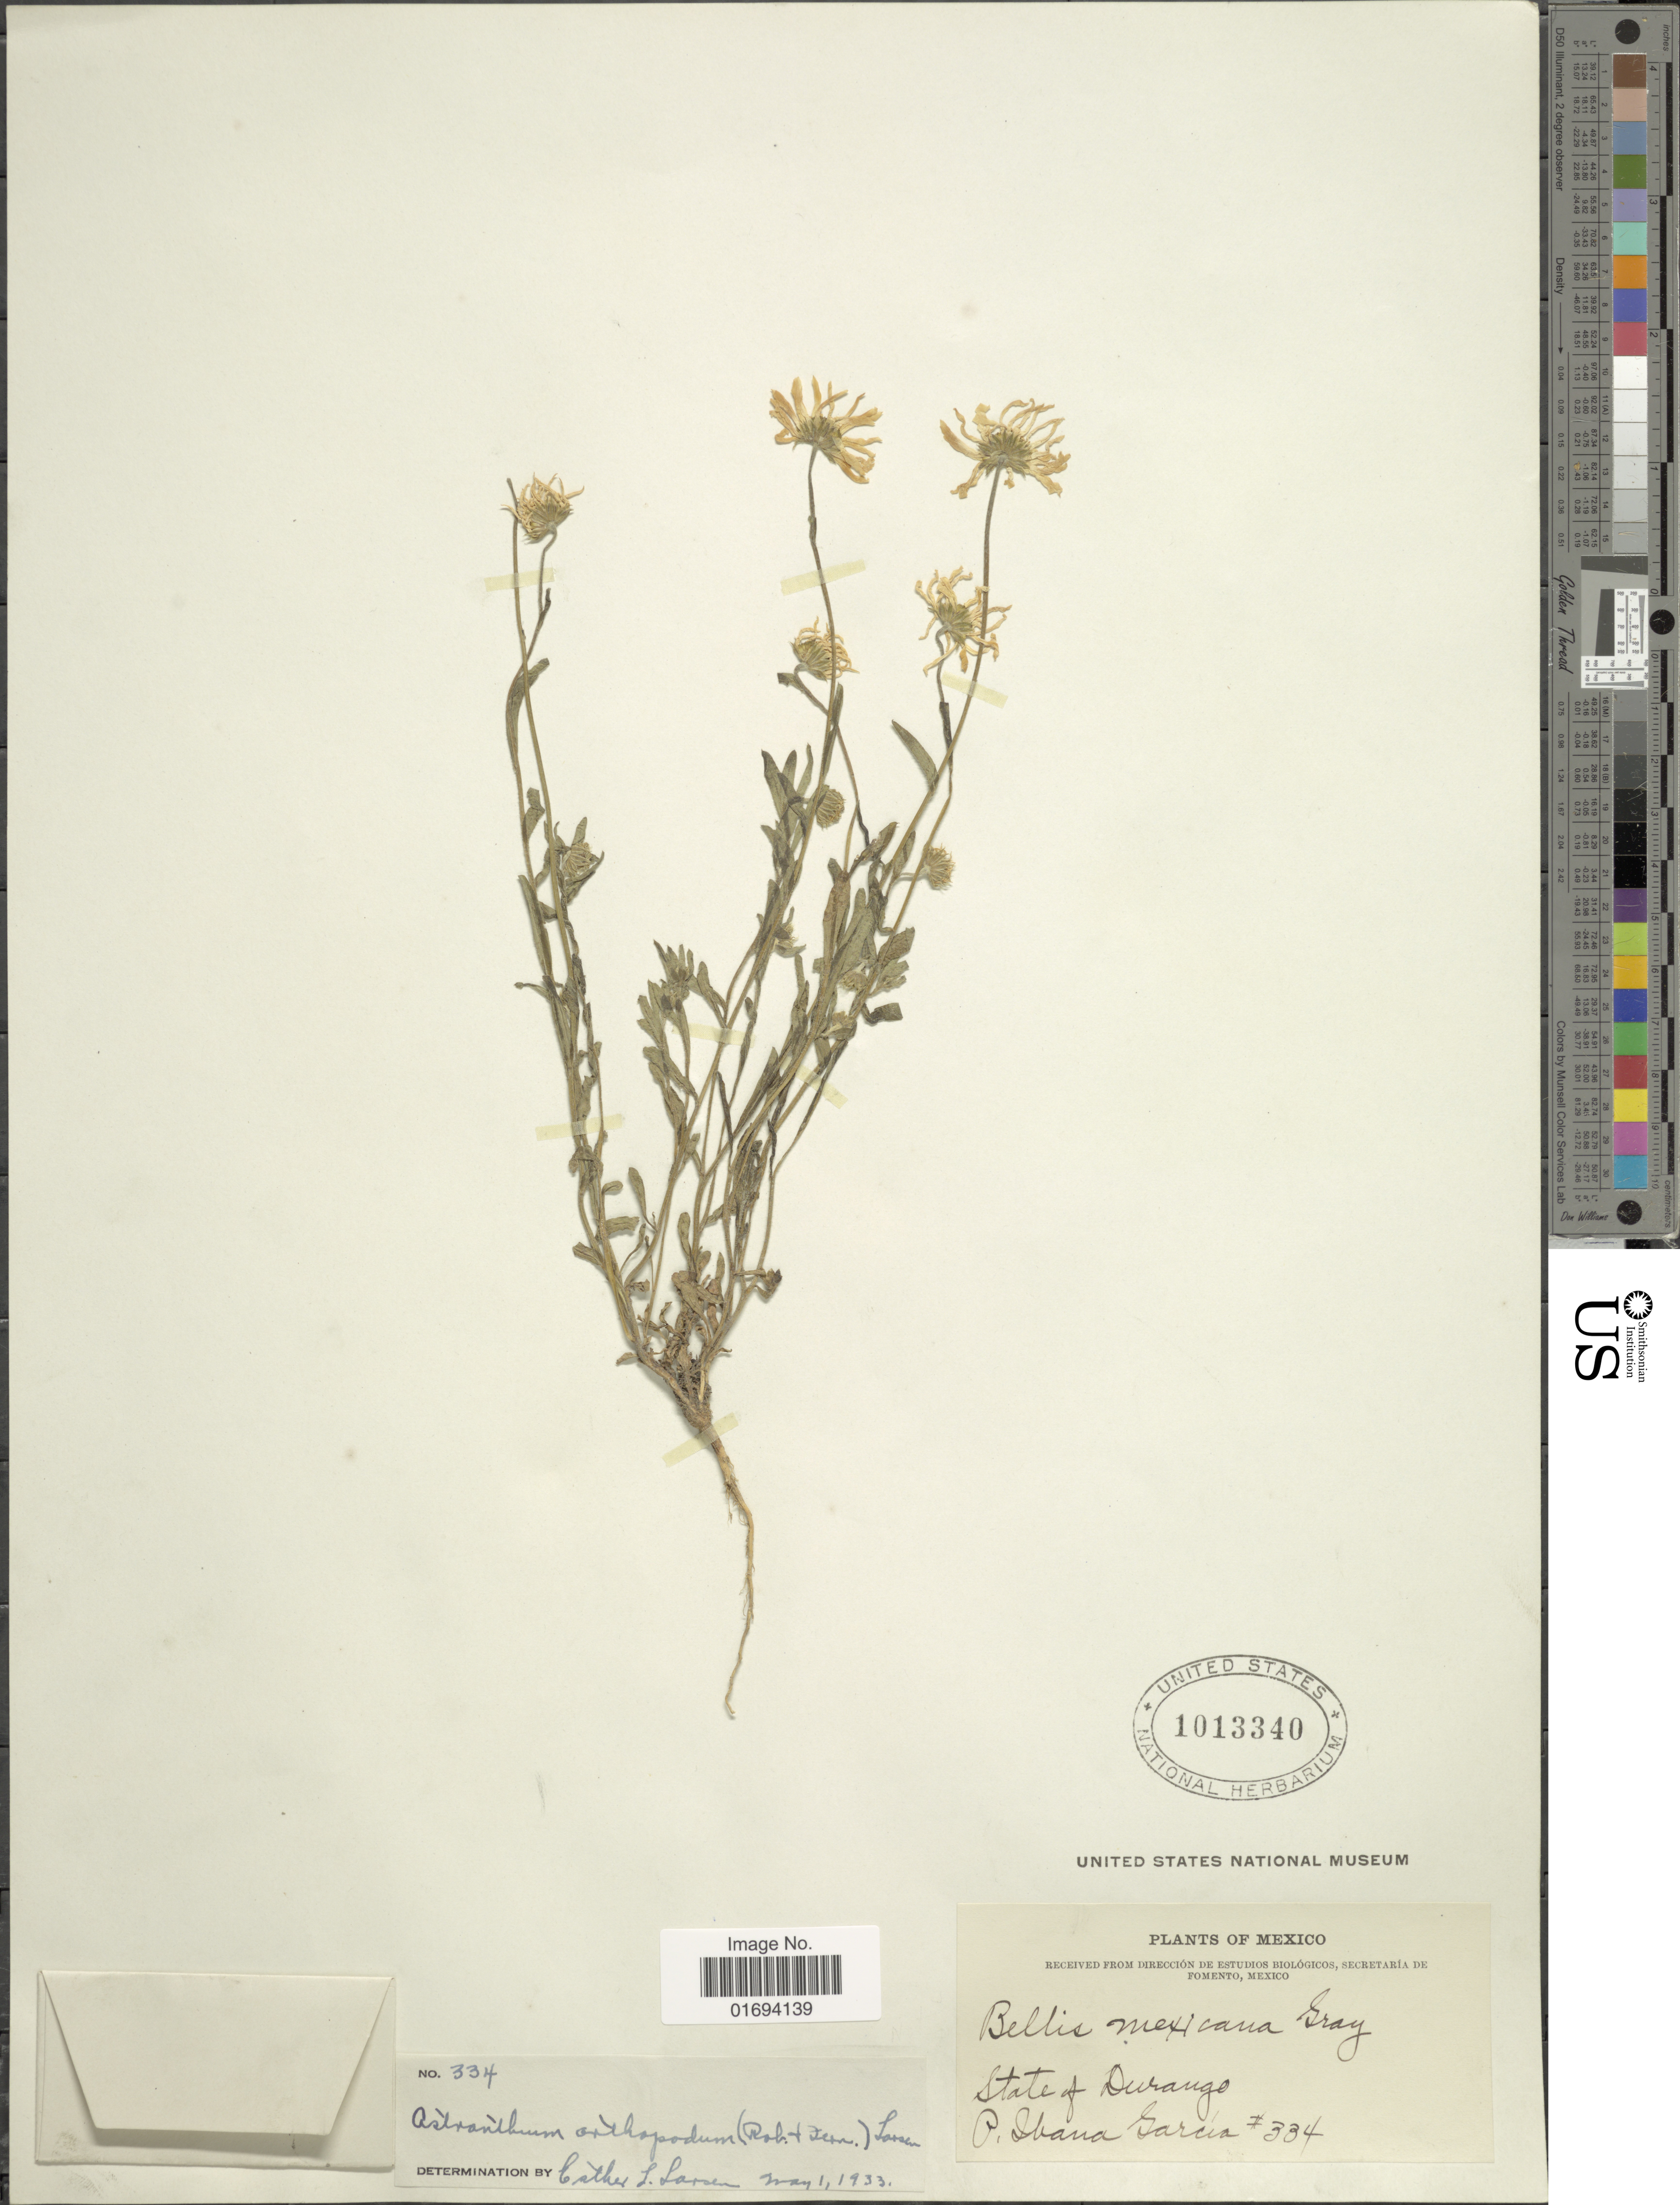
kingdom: Plantae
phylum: Tracheophyta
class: Magnoliopsida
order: Asterales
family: Asteraceae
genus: Astranthium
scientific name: Astranthium orthopodum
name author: (B.L. Rob.) Larsen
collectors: P. Ibana-García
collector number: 334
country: Mexico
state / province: Durango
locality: State of Durango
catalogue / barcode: US 1013340